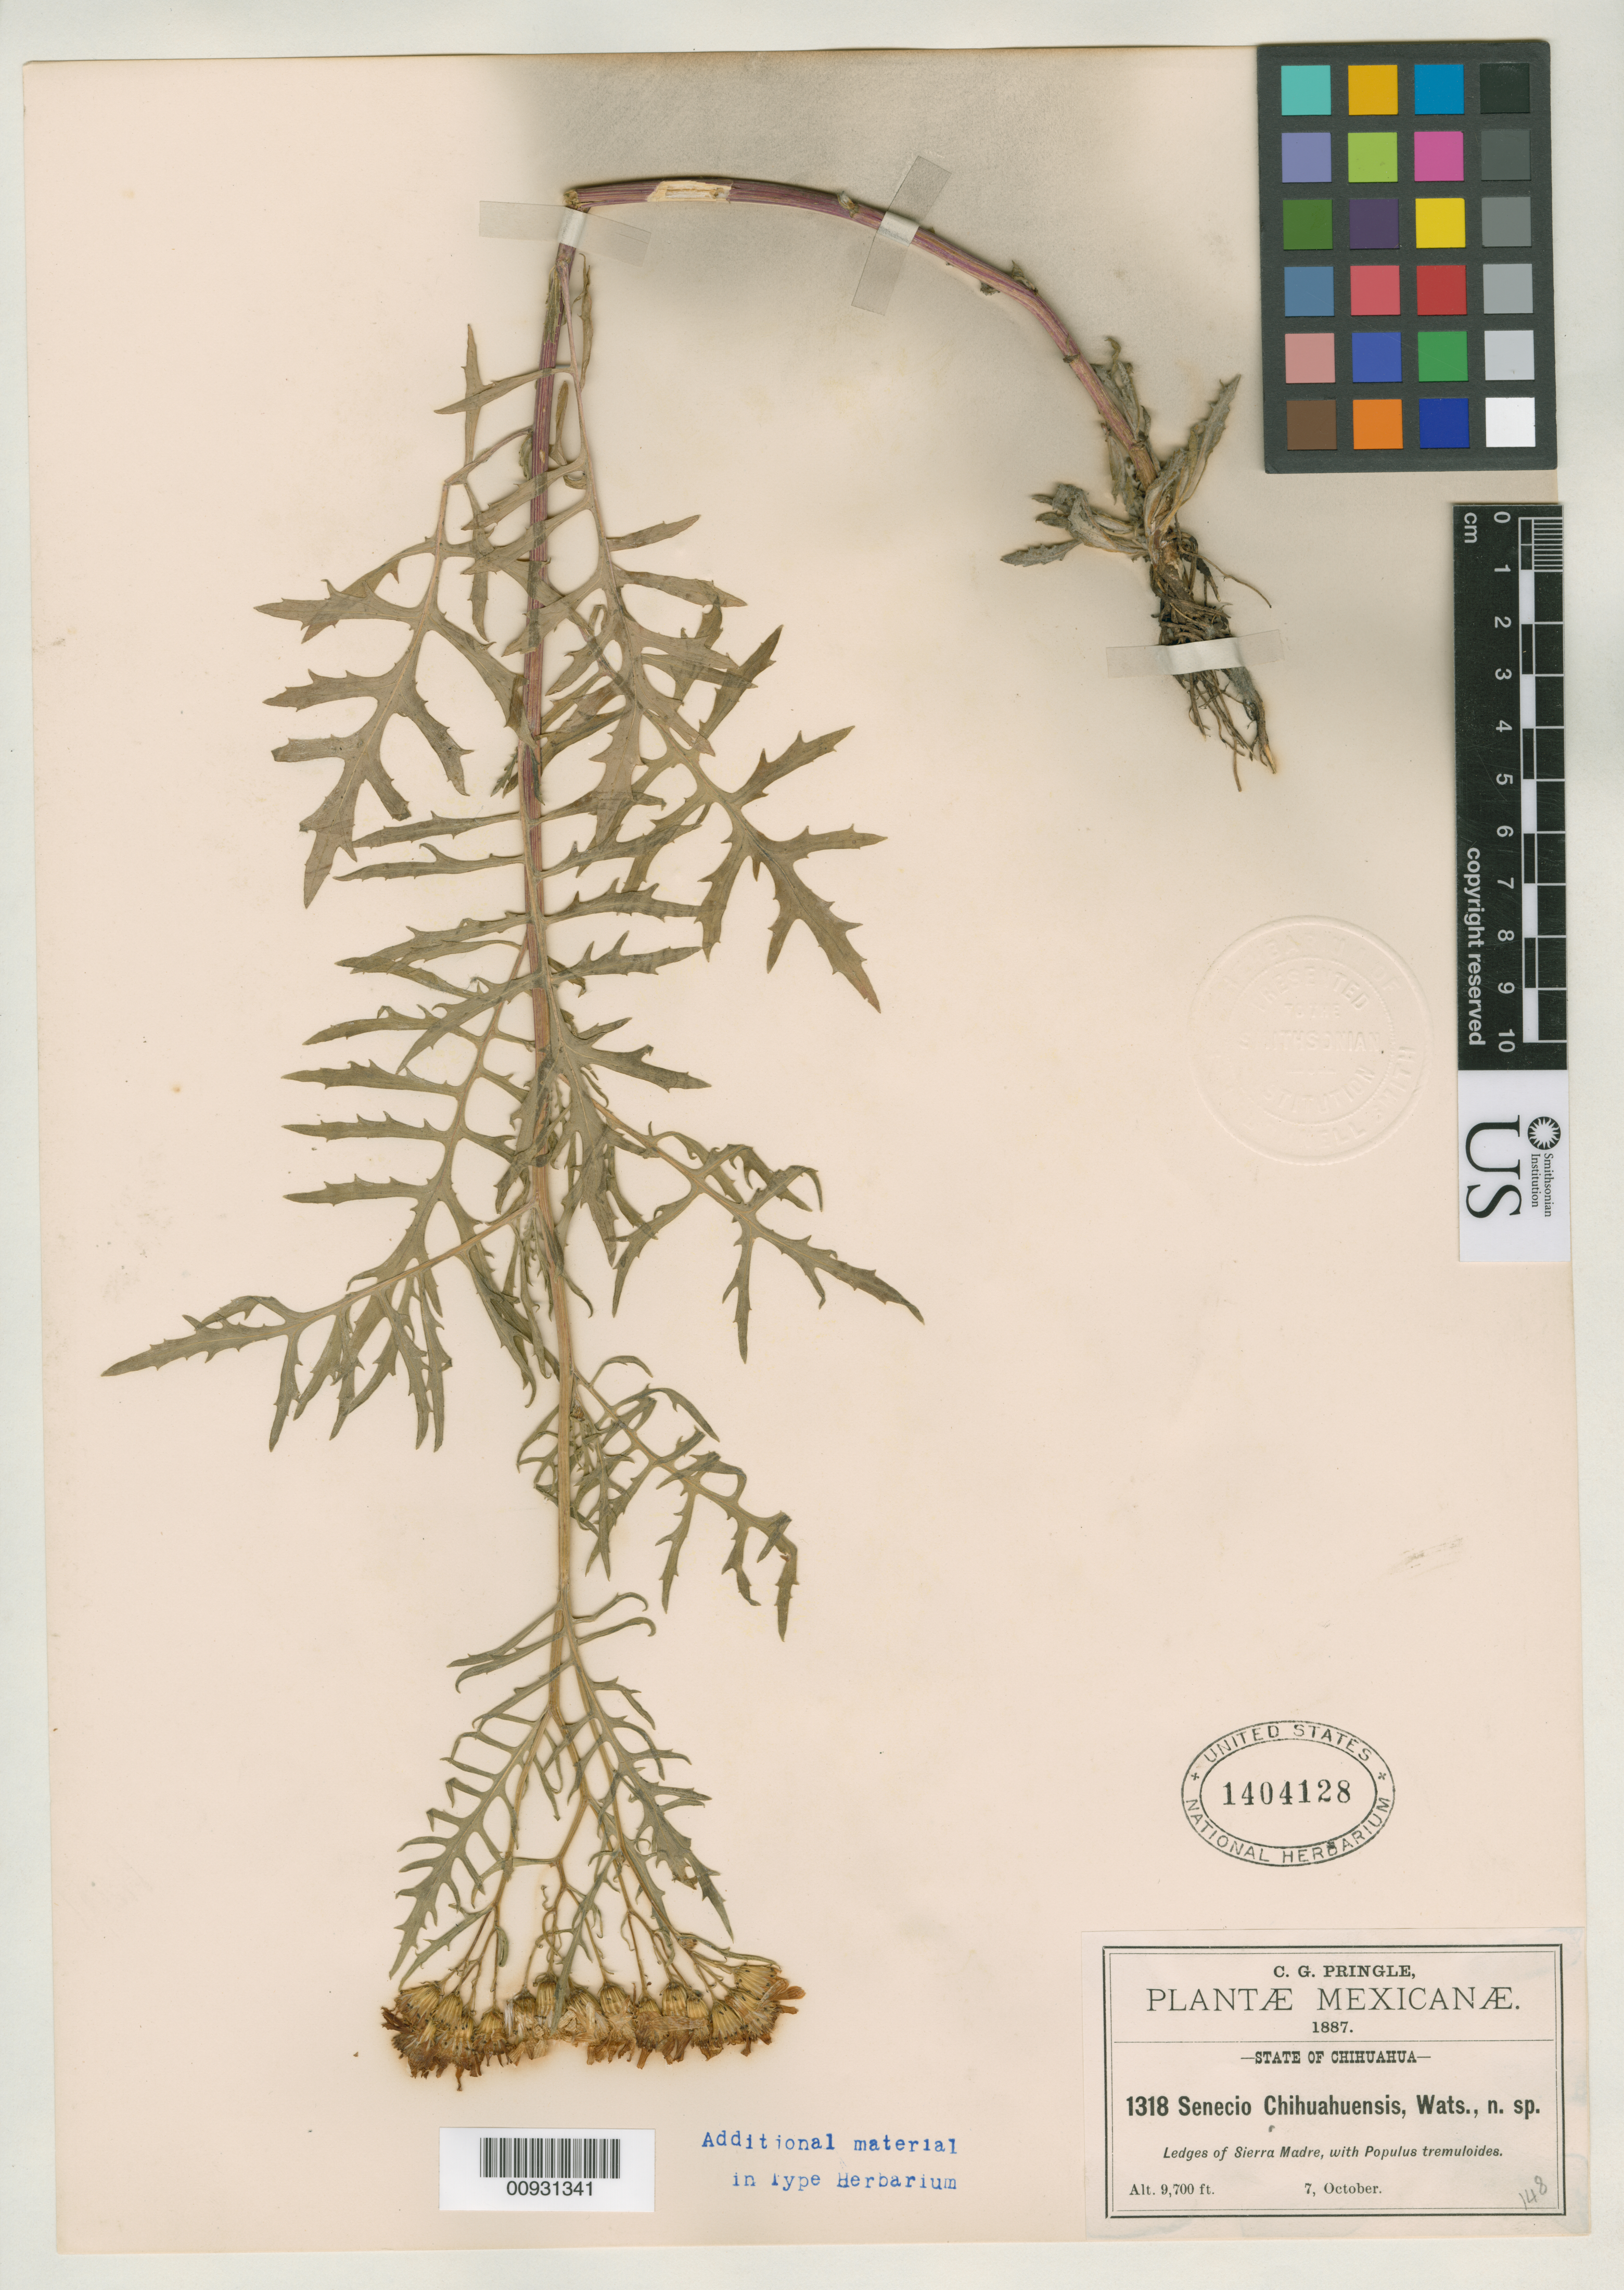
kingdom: Plantae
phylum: Tracheophyta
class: Magnoliopsida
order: Asterales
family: Asteraceae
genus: Senecio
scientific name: Senecio chihuahuensis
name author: S. Watson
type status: Isotype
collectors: C. G. Pringle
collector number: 1318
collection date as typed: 07 Oct 1887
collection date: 1887-10-07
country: Mexico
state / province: Chihuahua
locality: Ledges of Sierra Madre.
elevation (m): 2957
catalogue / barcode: US 1404128